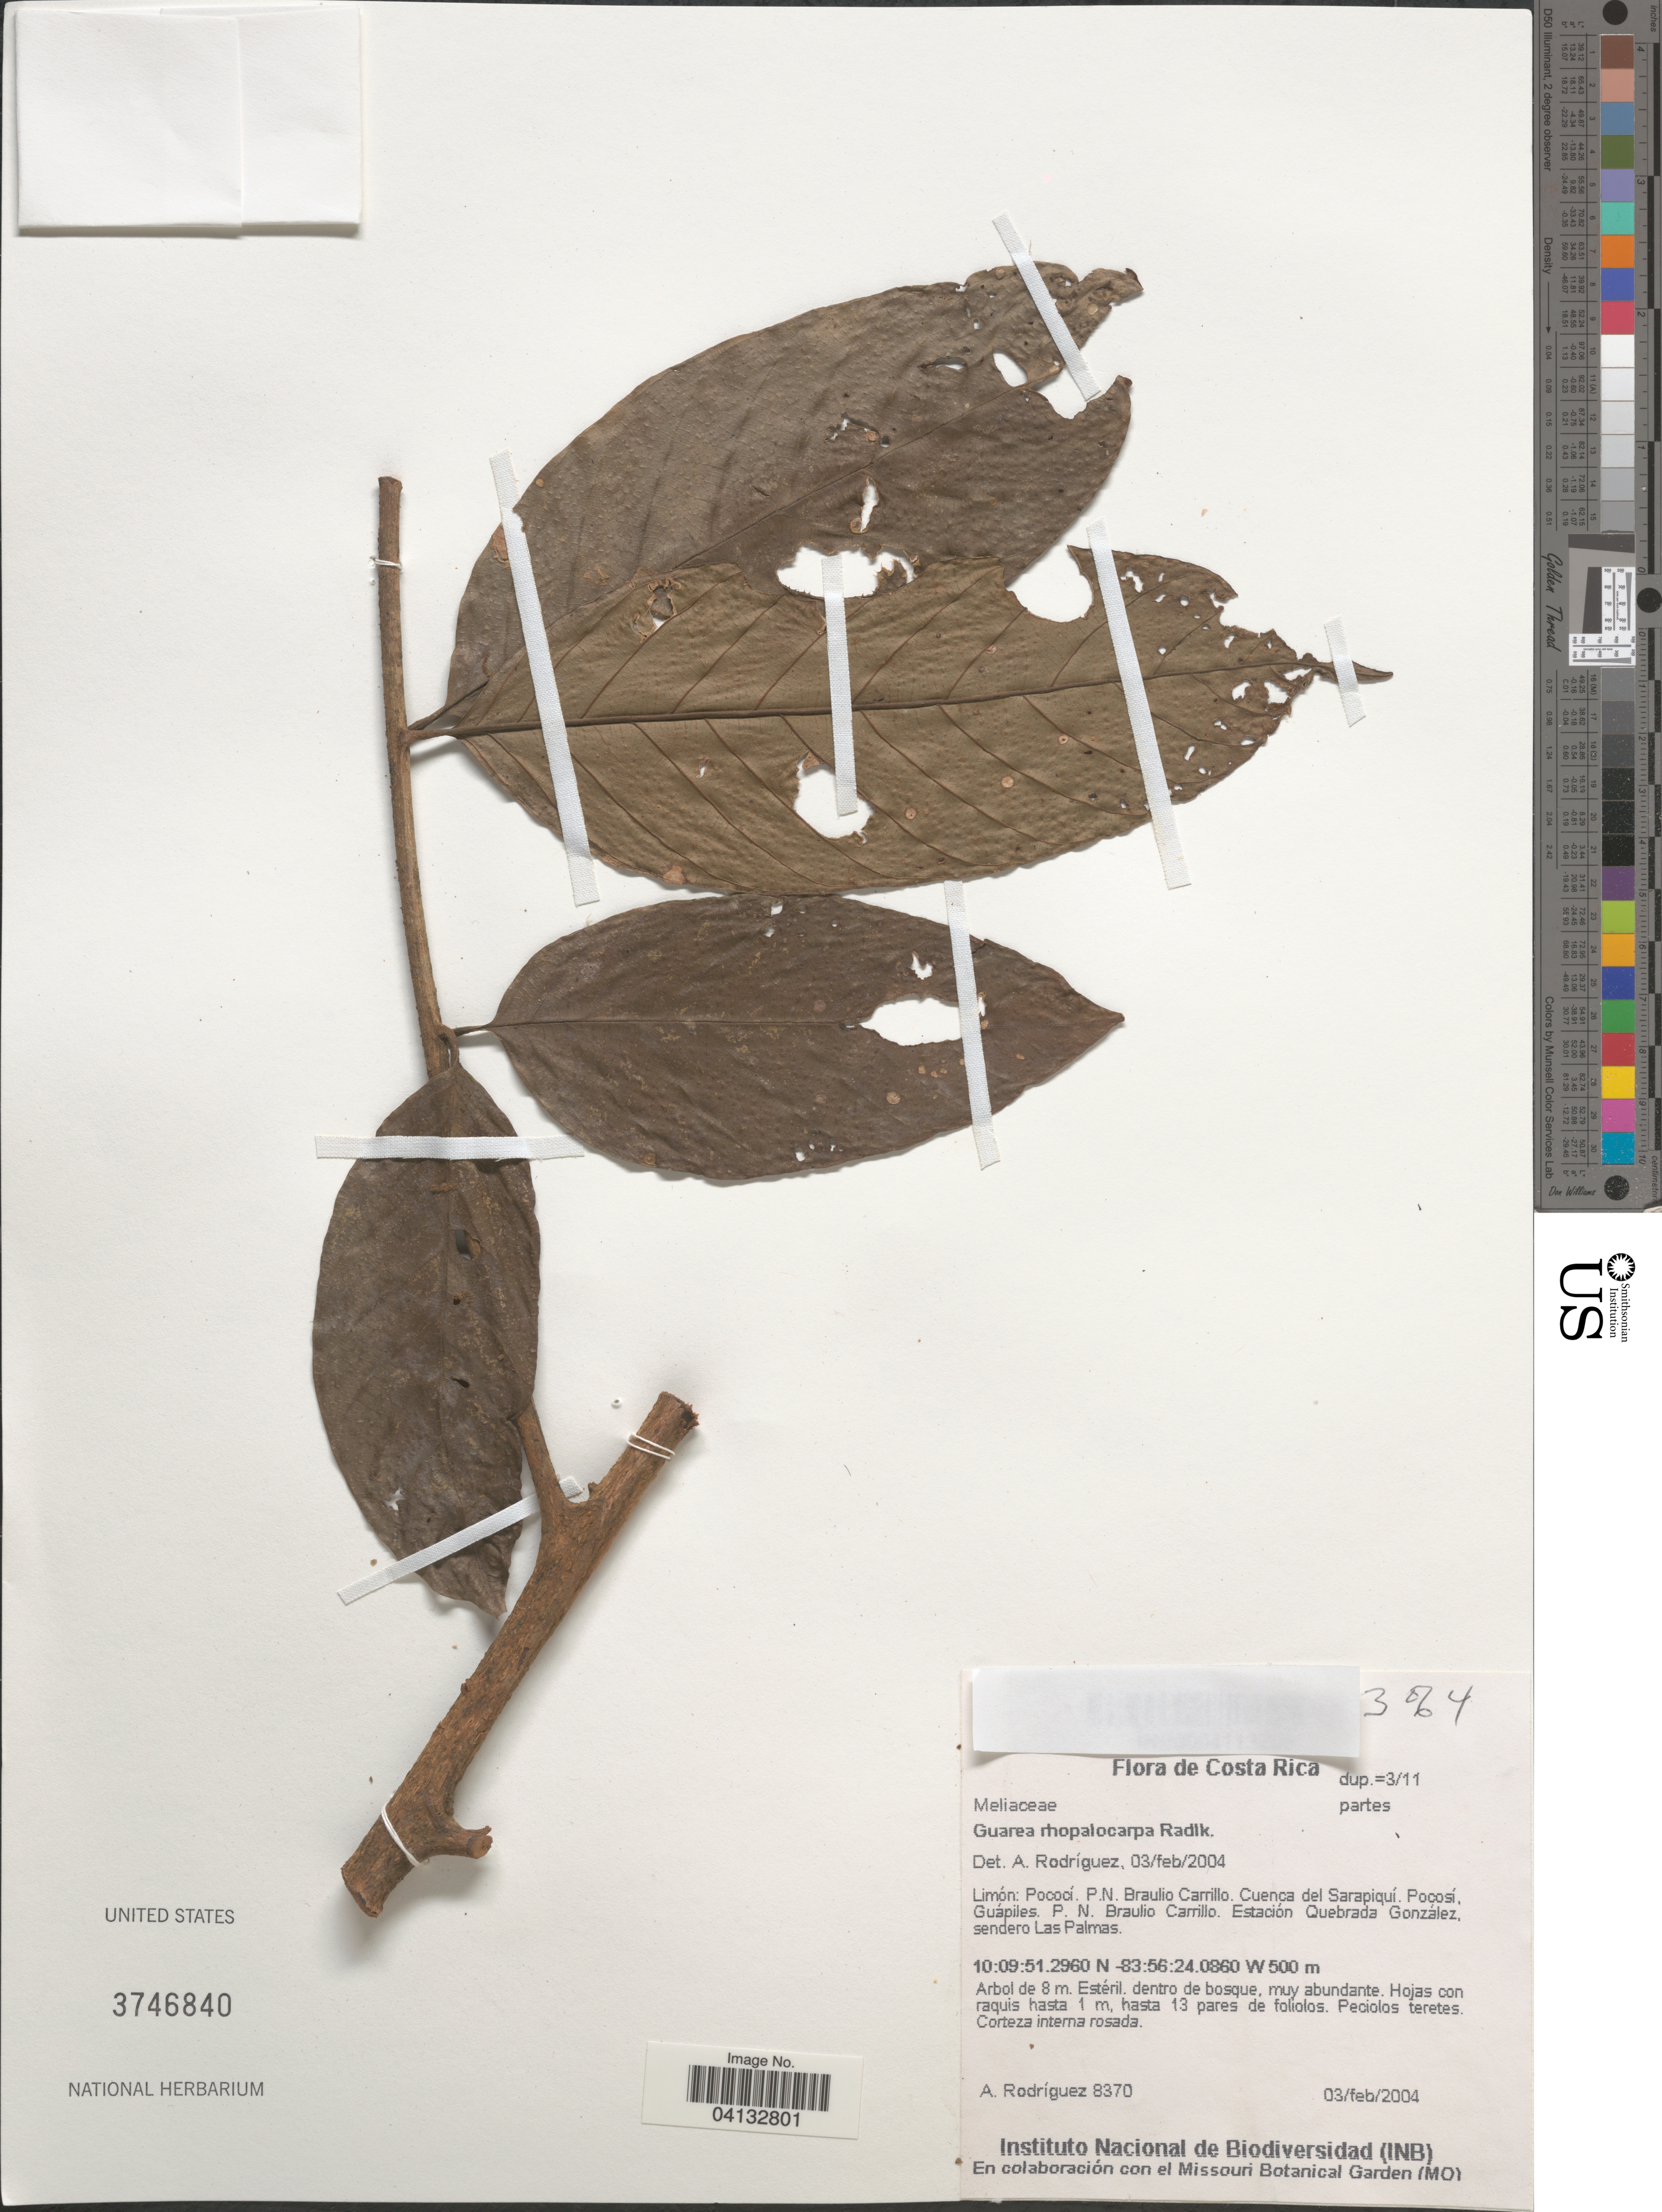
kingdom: Plantae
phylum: Tracheophyta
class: Magnoliopsida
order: Sapindales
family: Meliaceae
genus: Guarea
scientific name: Guarea rhopalocarpa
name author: Radlk.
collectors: A. Rodríguez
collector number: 8370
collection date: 2004-02-03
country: Costa Rica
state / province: Limón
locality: Pococí. P.N. Braulio Carrillo. Cuenca del Sarapiquí. Pocosí. Guápiles. P. N. Braulio Carrillo. Estación Quebrada González, sendero Las Palmas.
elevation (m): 500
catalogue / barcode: US 3746840